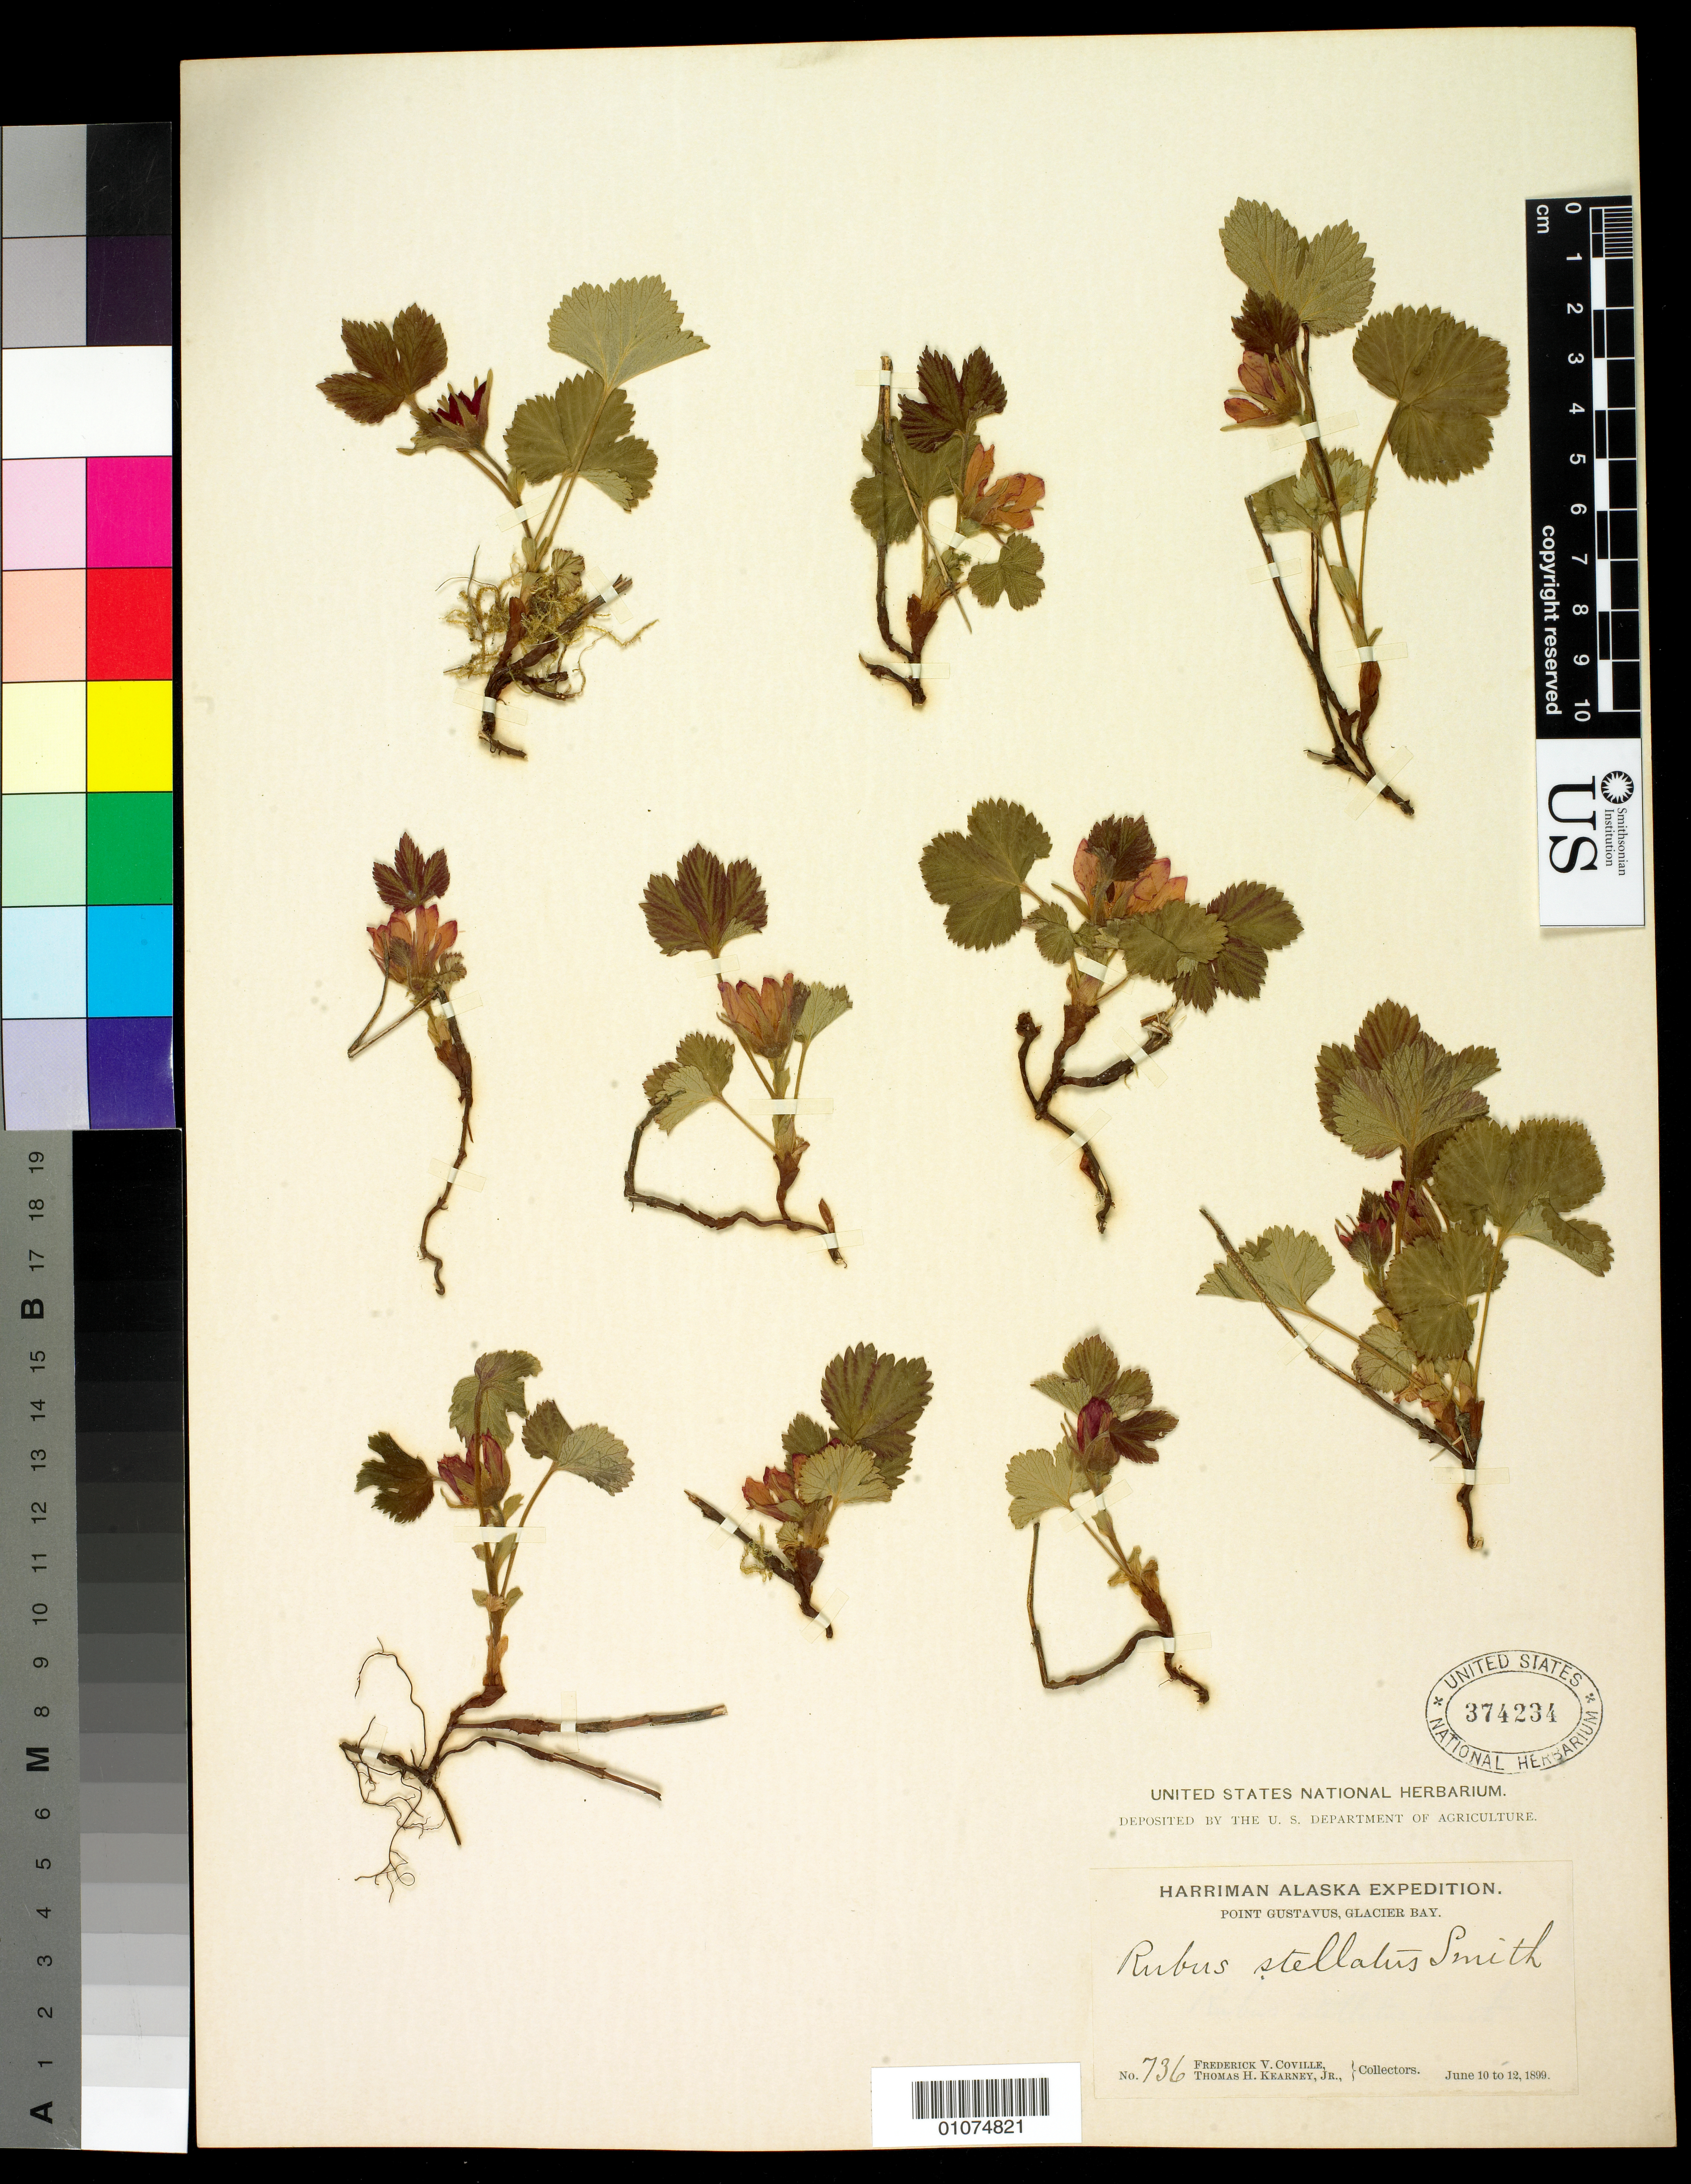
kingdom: Plantae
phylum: Tracheophyta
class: Magnoliopsida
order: Rosales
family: Rosaceae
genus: Rubus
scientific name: Rubus stellatus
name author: Sm.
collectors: F. V. Coville & T. H. Kearney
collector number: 8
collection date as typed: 10 Jun 1899 12 Jun 1899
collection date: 1899-06-10/1899-06-12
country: United States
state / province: Alaska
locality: Point Gustavus, Glacier Bay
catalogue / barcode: US 374234